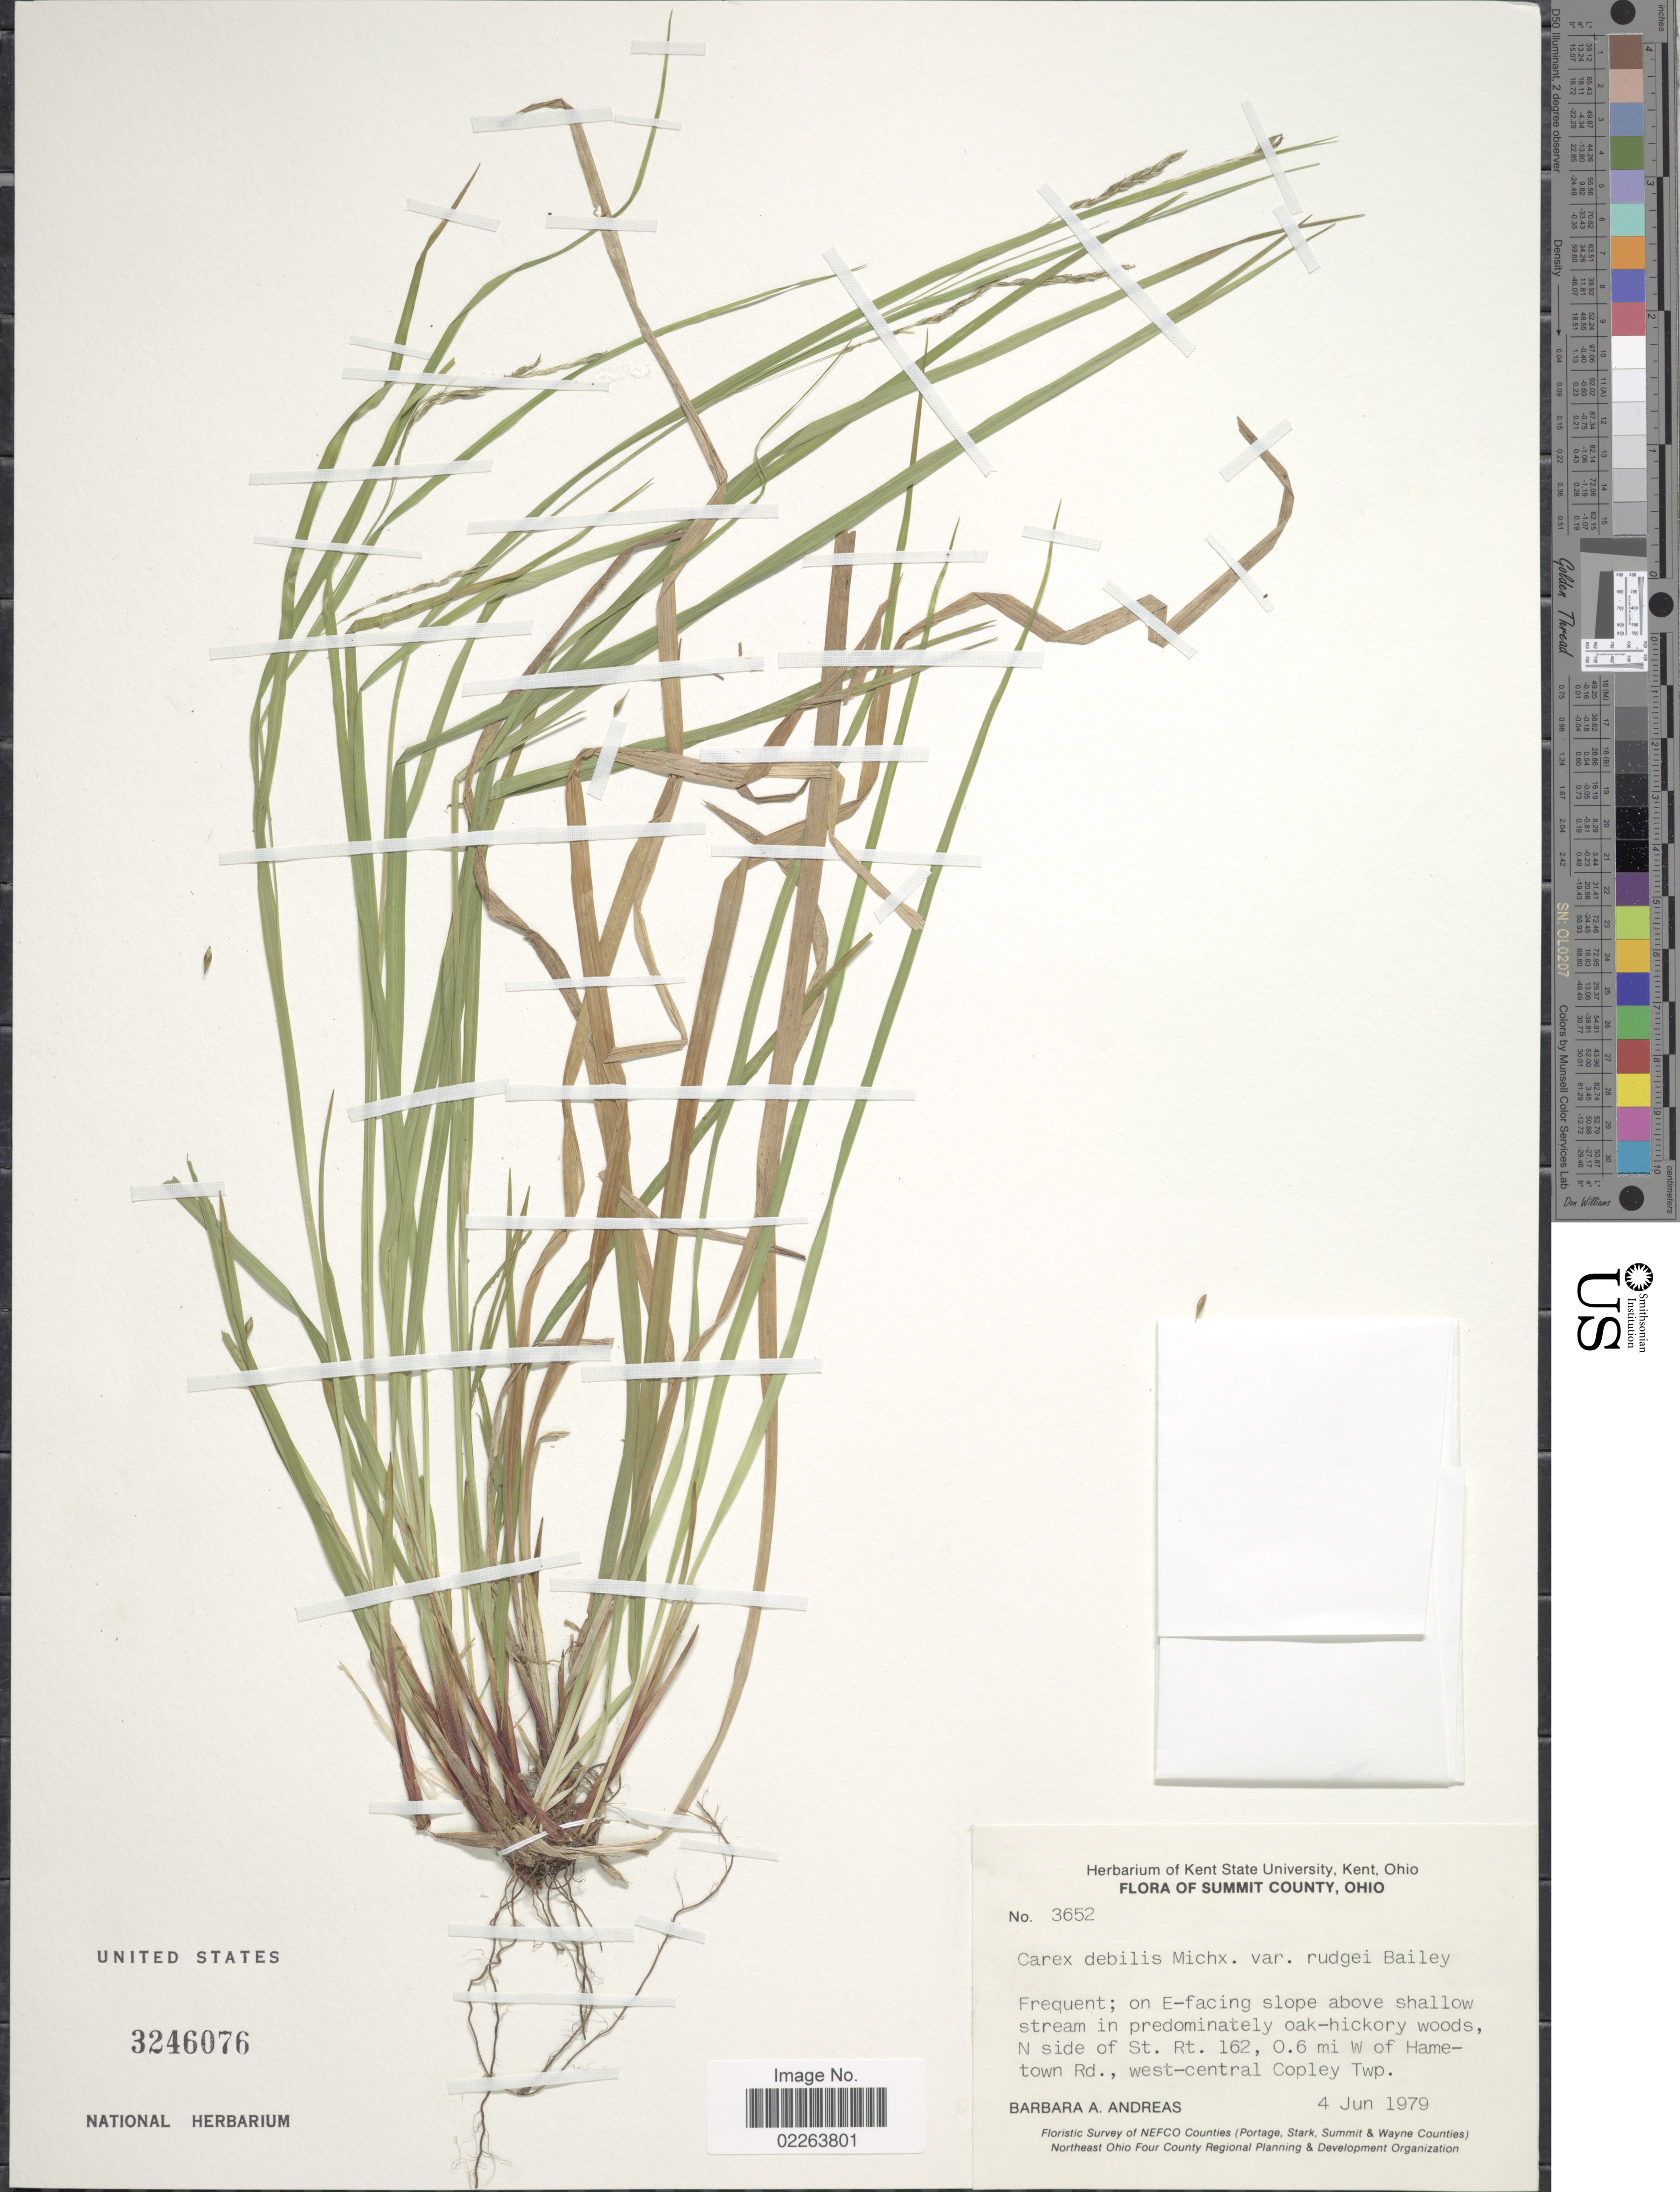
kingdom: Plantae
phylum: Tracheophyta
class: Liliopsida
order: Poales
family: Cyperaceae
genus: Carex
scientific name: Carex flexuosa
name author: Muhl. ex Willd.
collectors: B. A. Andreas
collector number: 3652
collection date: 1979-06-04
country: United States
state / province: Ohio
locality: Summit County. N. side of St, Rt, 162, 0.6 mi W of Hametown Rd., west-central Copley Twp.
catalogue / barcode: US 3246076